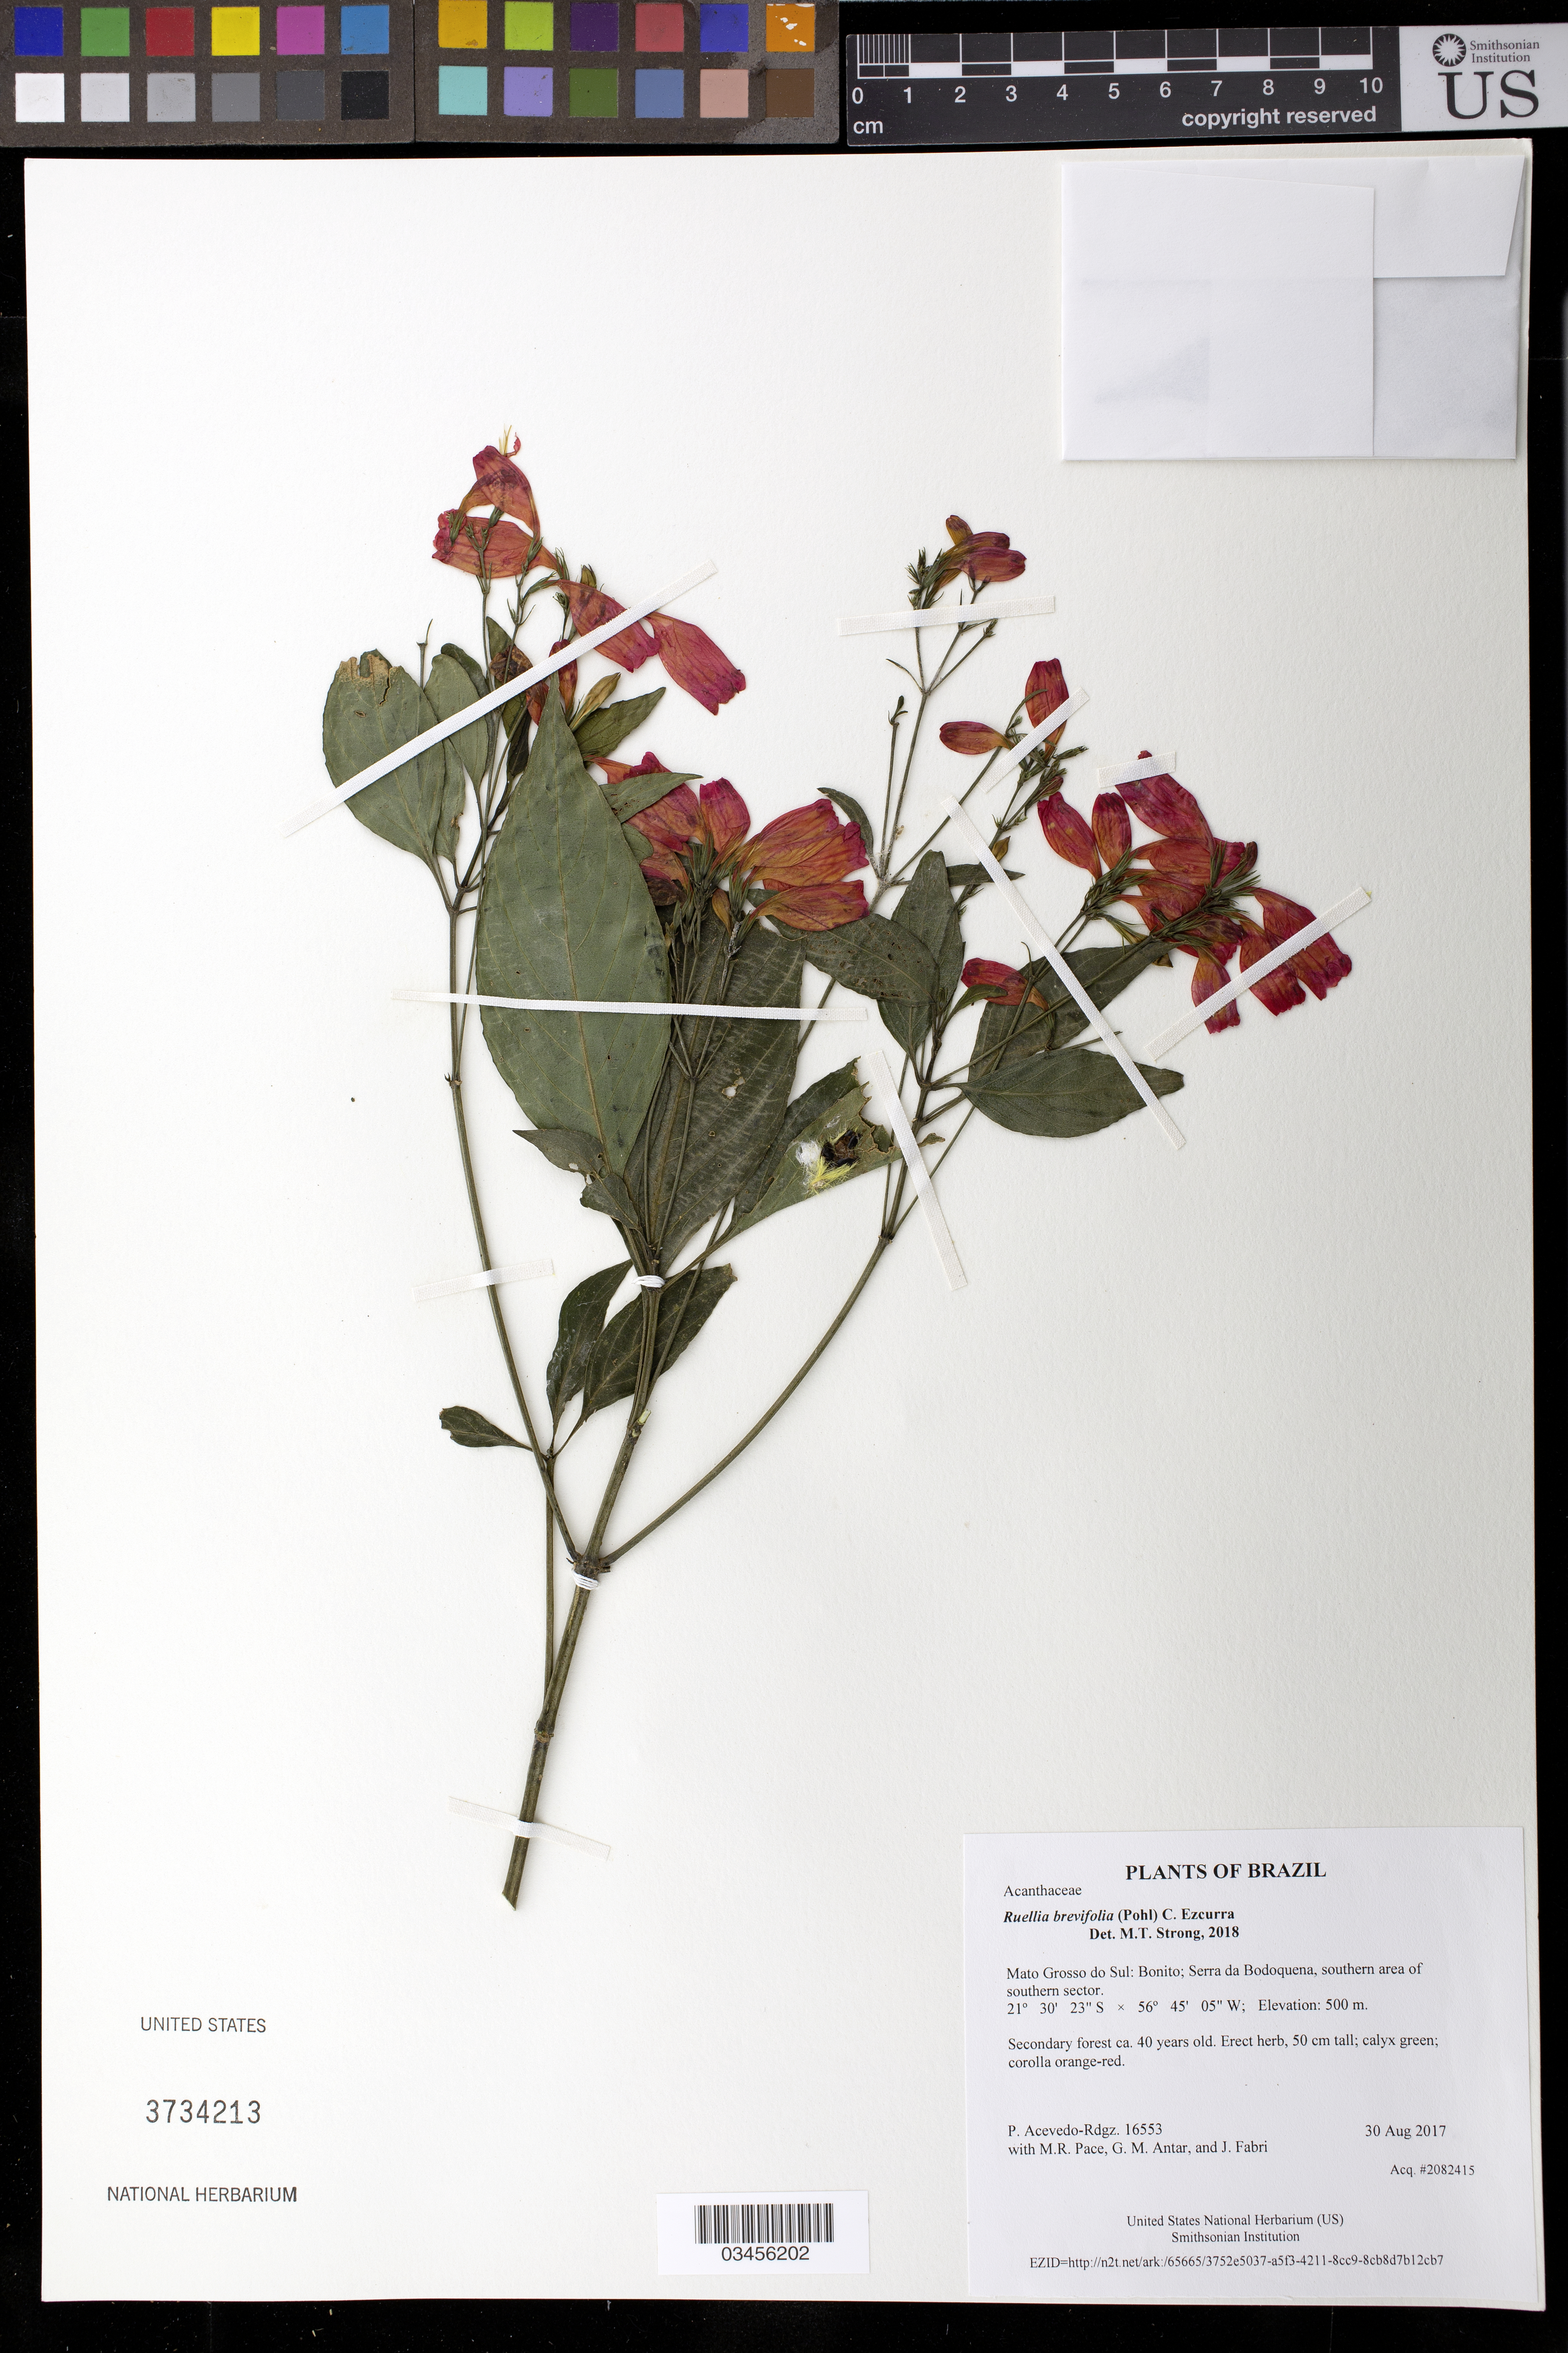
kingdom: Plantae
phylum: Tracheophyta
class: Magnoliopsida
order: Lamiales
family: Acanthaceae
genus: Ruellia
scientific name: Ruellia brevifolia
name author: (Pohl) C. Ezcurra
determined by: Strong, Mark T., (BOT), Smithsonian Institution - National Museum of Natural History (UNITED STATES)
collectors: P. Acevedo-Rodr., M. R. Pace, G. M. Antar & J. Fabri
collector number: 16553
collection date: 2017-08-30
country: Brazil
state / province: Mato Grosso do Sul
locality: Bonito; Serra da Bodoquena, southern area of southern sector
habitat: Secondary forest ca. 40 years old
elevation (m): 500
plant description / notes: US, NY, K, MO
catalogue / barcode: US 3734213